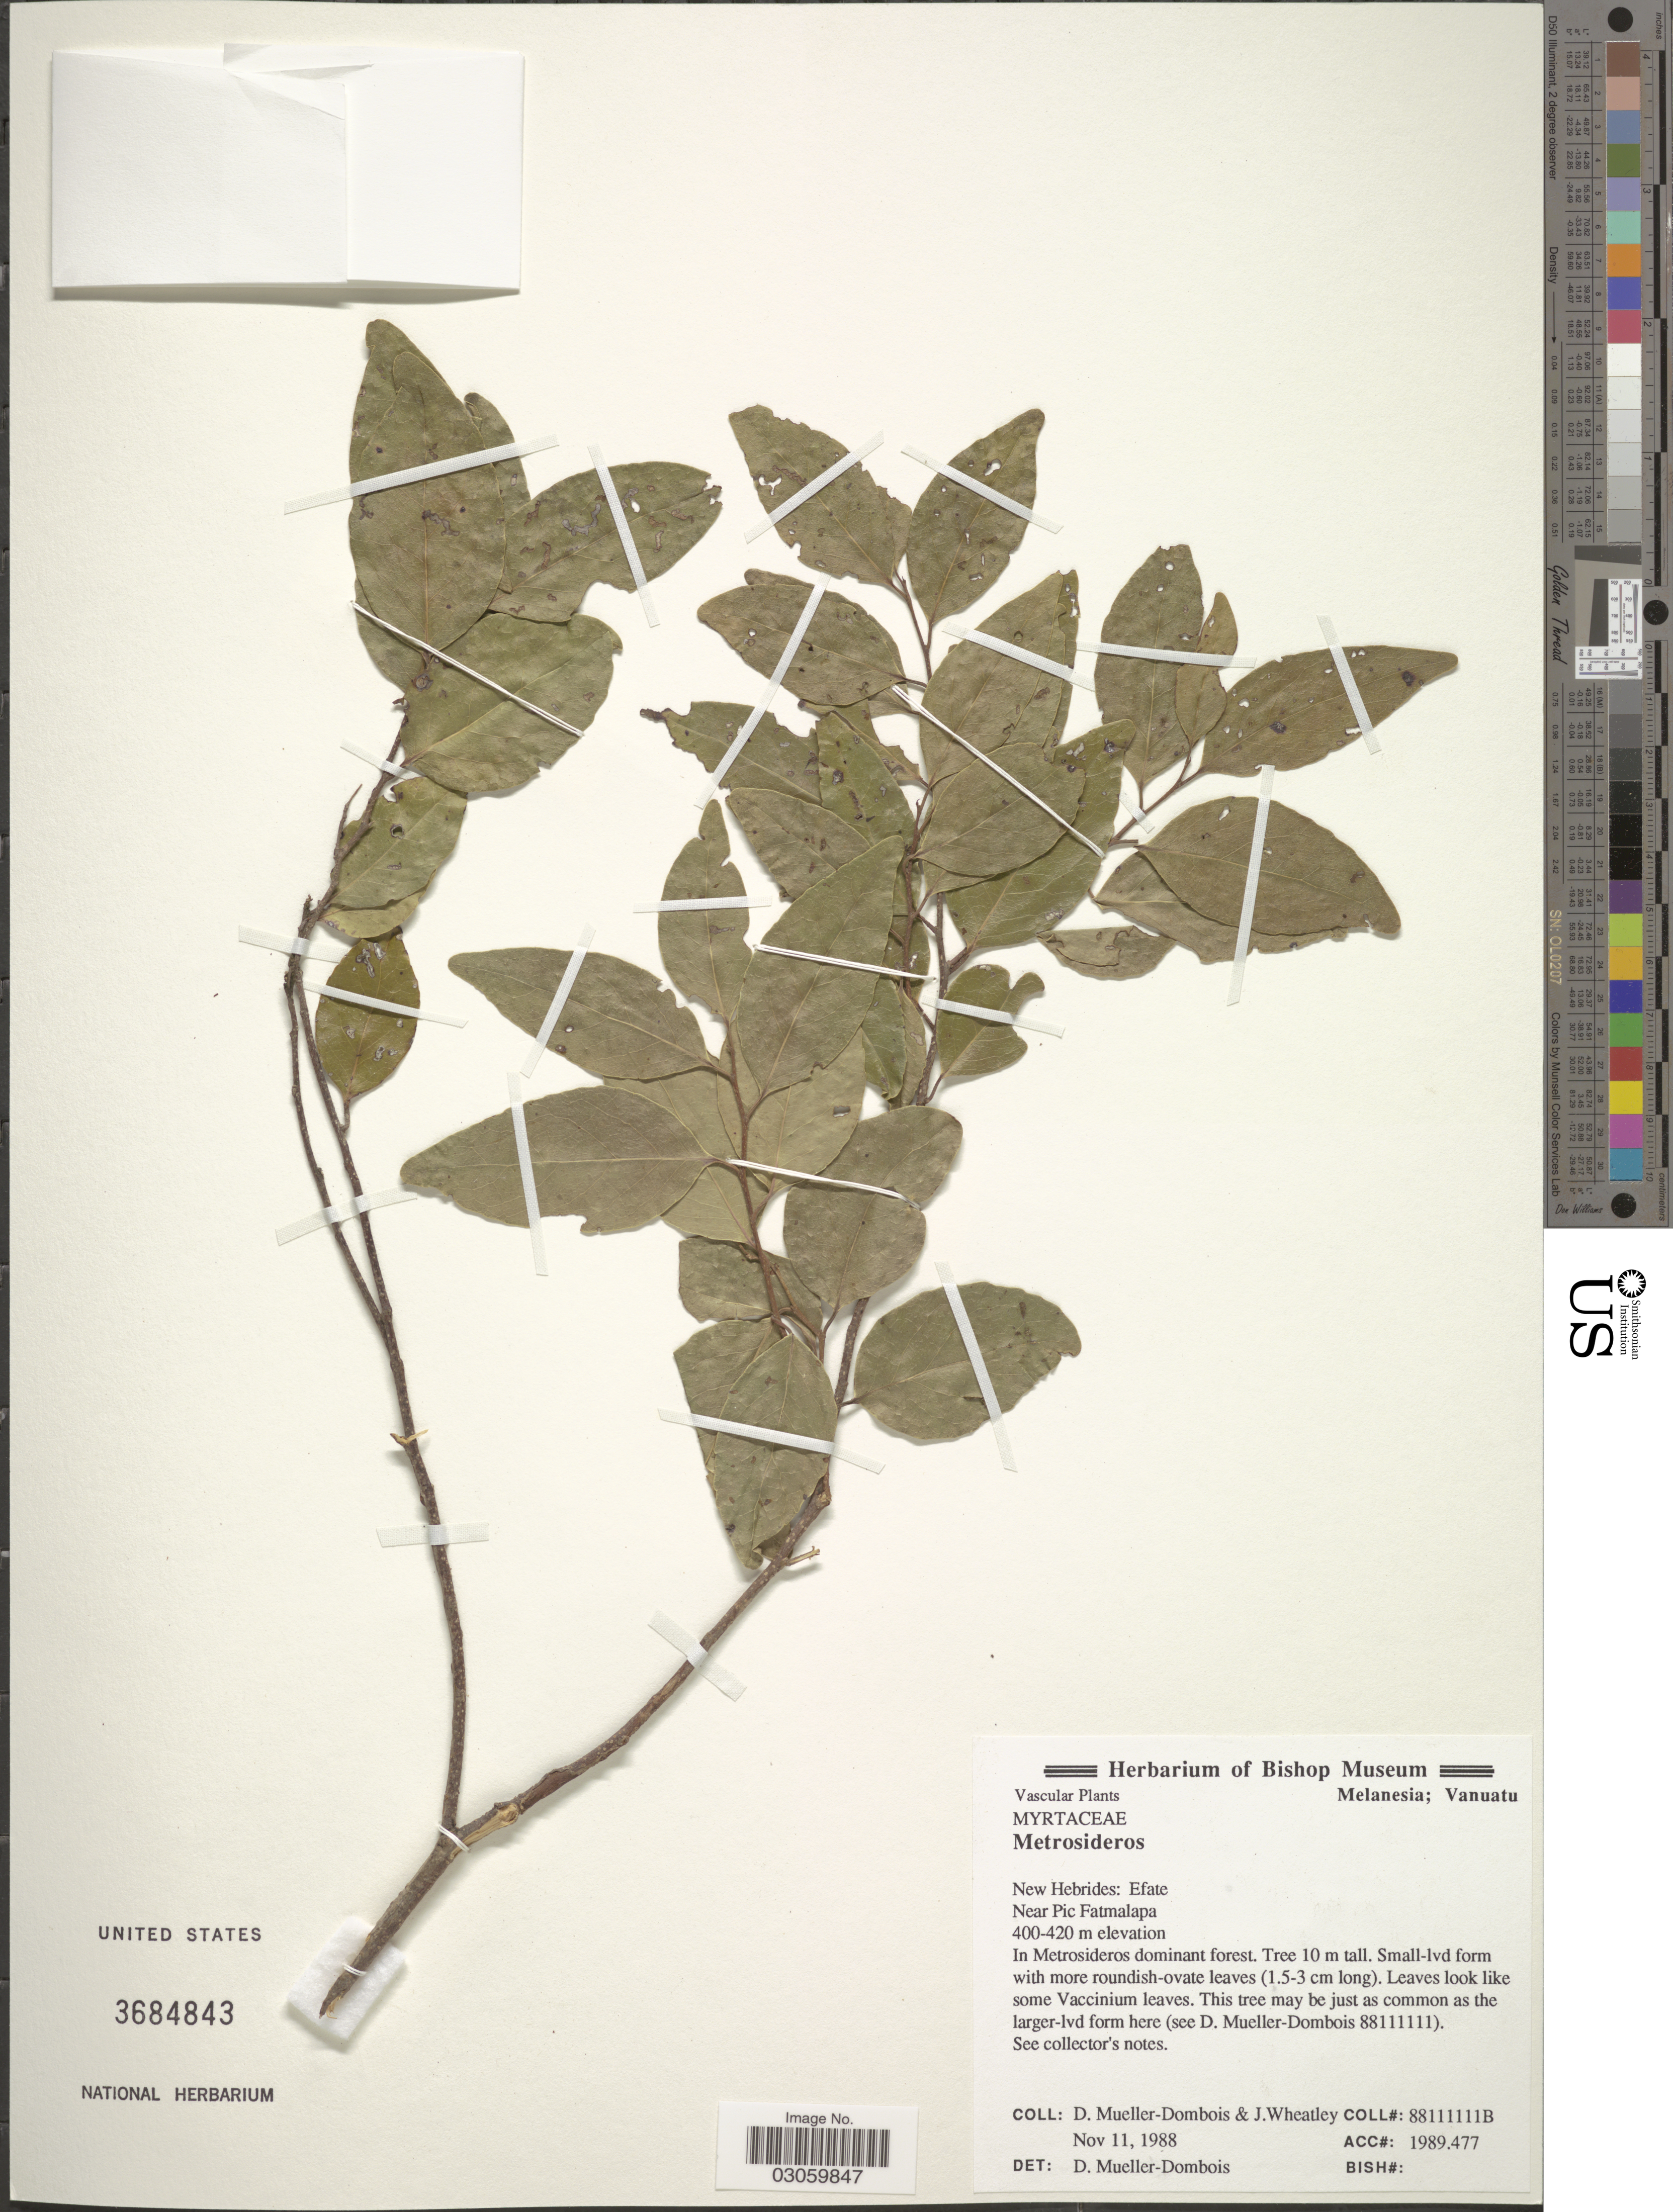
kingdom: Plantae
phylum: Tracheophyta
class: Magnoliopsida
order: Myrtales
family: Myrtaceae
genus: Metrosideros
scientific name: Metrosideros sp.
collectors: D. Mueller-Dombois & J. Wheatley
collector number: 88111111B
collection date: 1988-11-11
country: Vanuatu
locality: Melanesia. New Hebrides: Efate. Near Pic Fatmalapa.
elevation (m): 400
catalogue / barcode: US 3684843